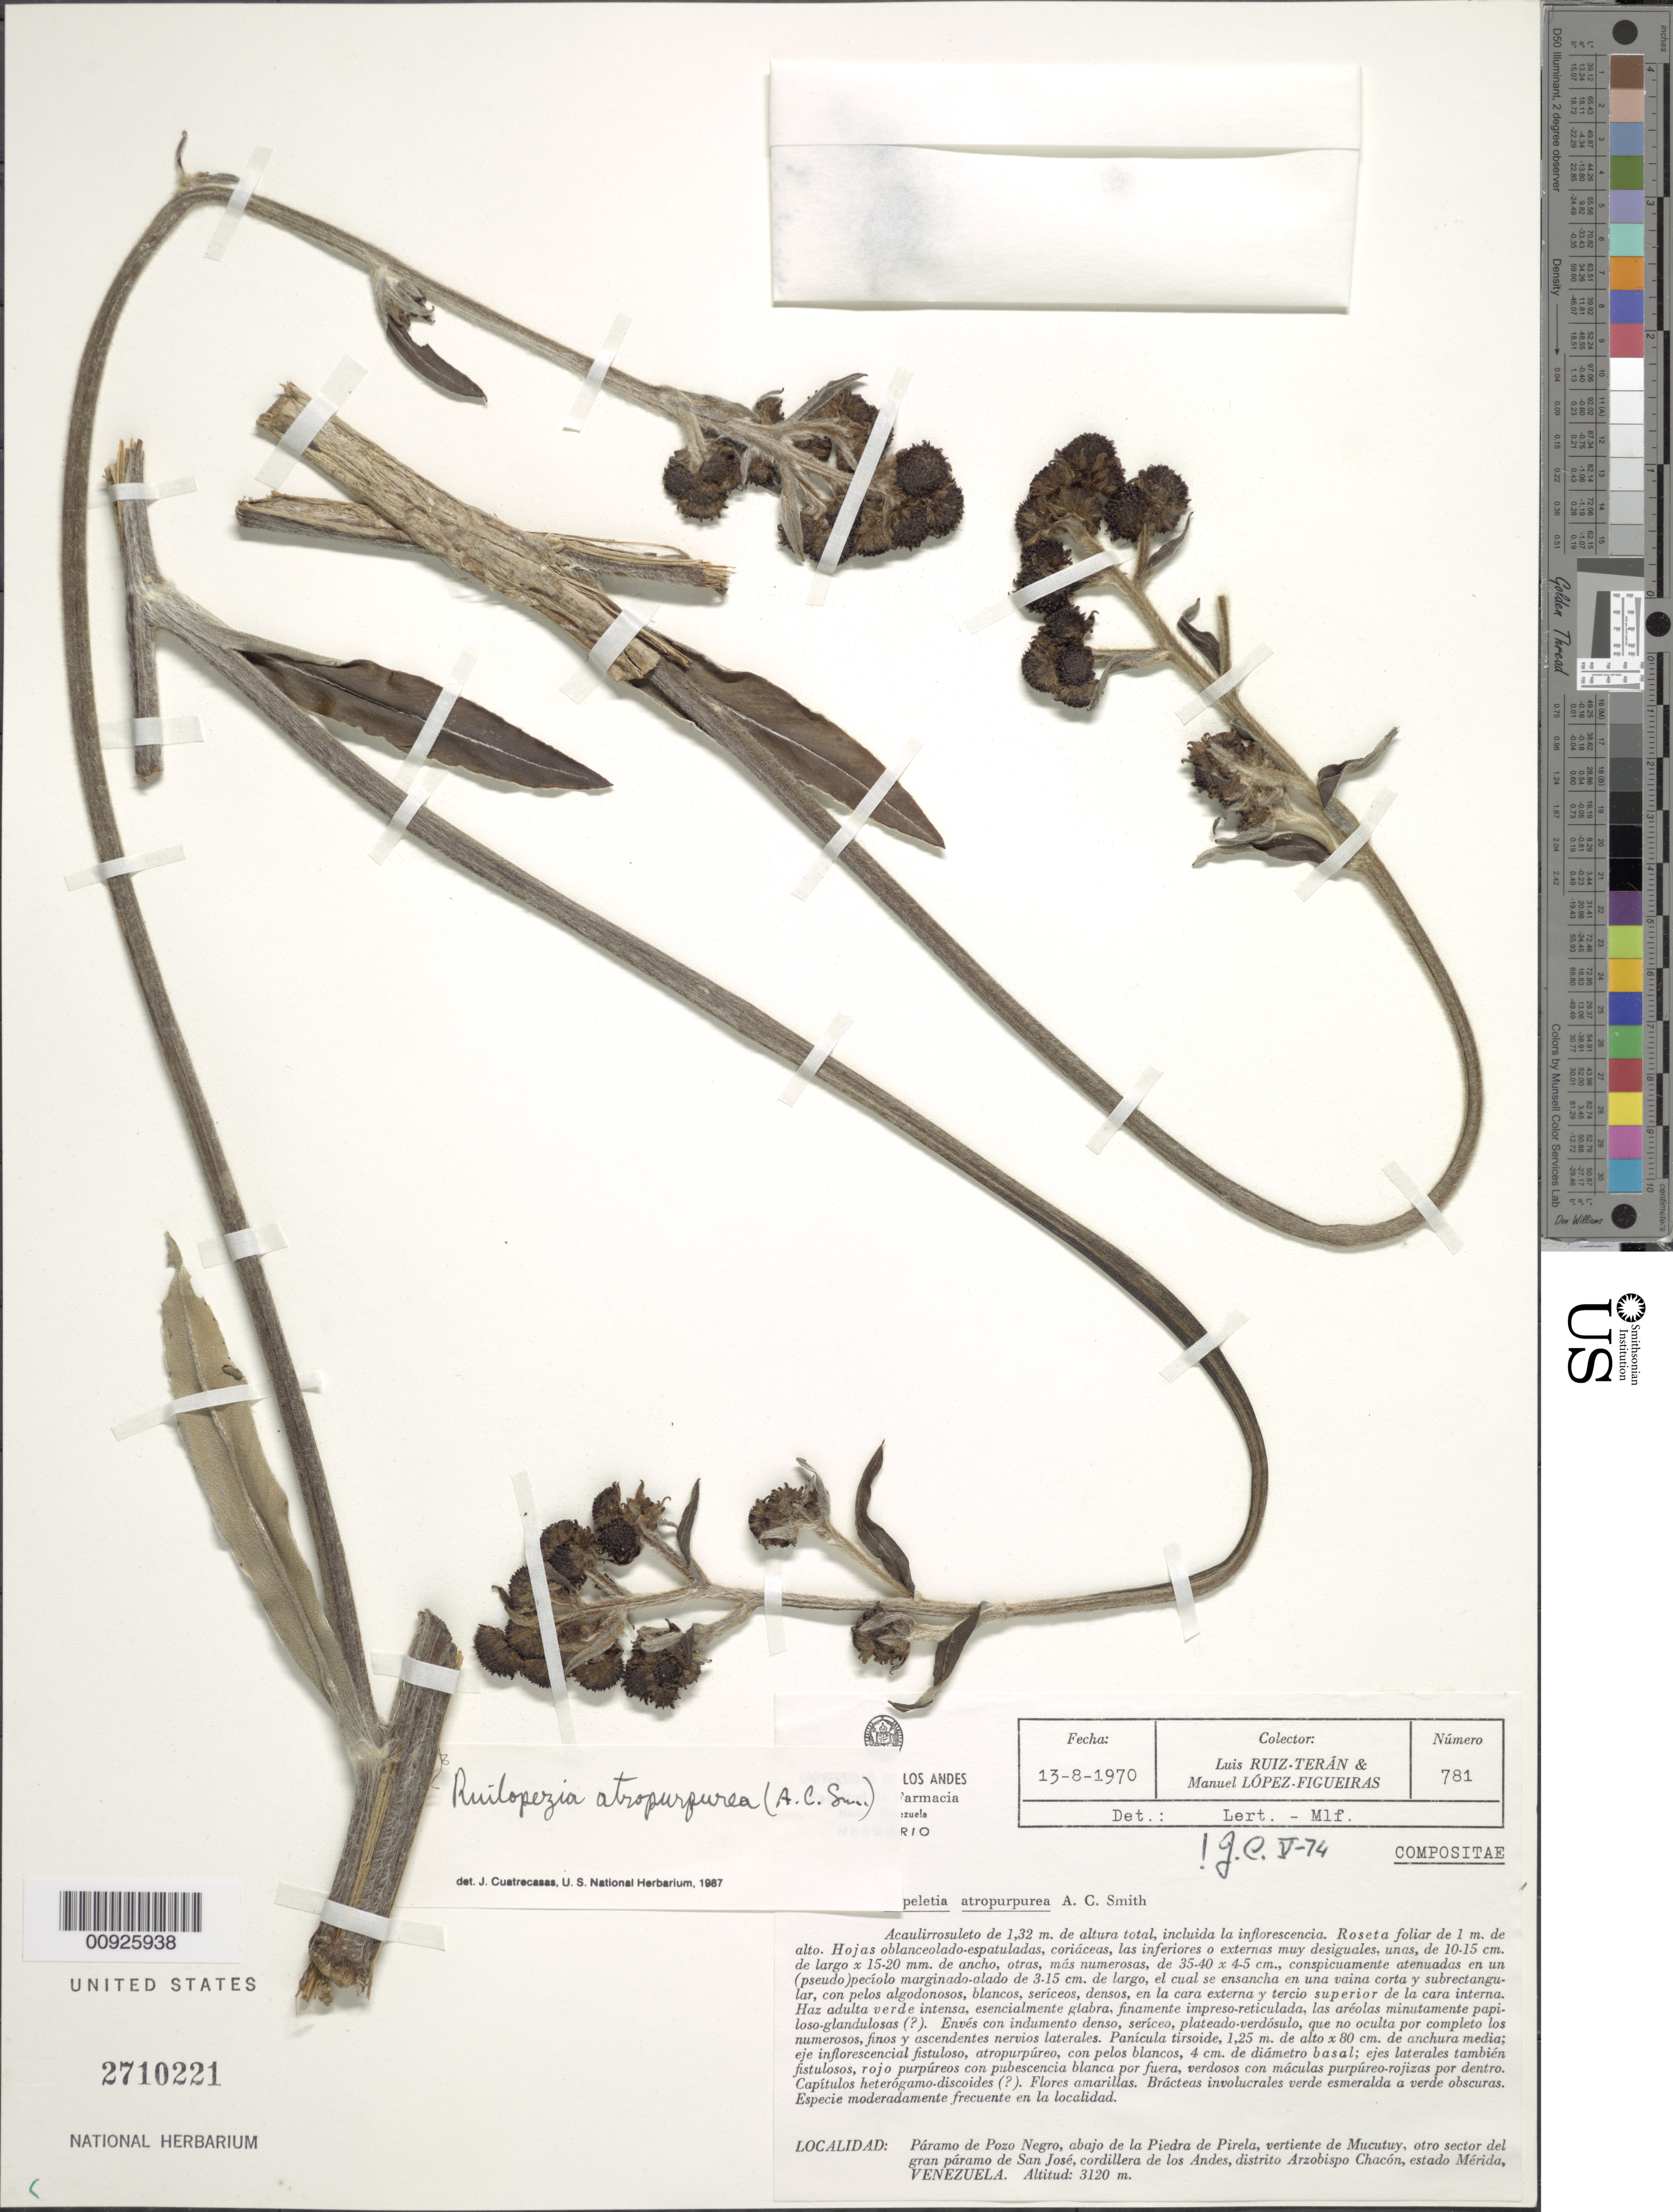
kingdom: Plantae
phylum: Tracheophyta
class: Magnoliopsida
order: Asterales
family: Asteraceae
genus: Ruilopezia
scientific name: Ruilopezia atropurpurea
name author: (A.C. Sm.) Cuatrec.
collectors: L. E. Ruíz-Terán & M. López Figueiras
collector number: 785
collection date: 1970-08-13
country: Venezuela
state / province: Mérida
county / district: Arzobispo Chacón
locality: Páramo de Pozo Negro, debajo de la Piedra la Pirela, vertiente de Mucutuy, otro sector del Páramo de San José, Cordillera de los Andes.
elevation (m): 3120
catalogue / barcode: US 2710221